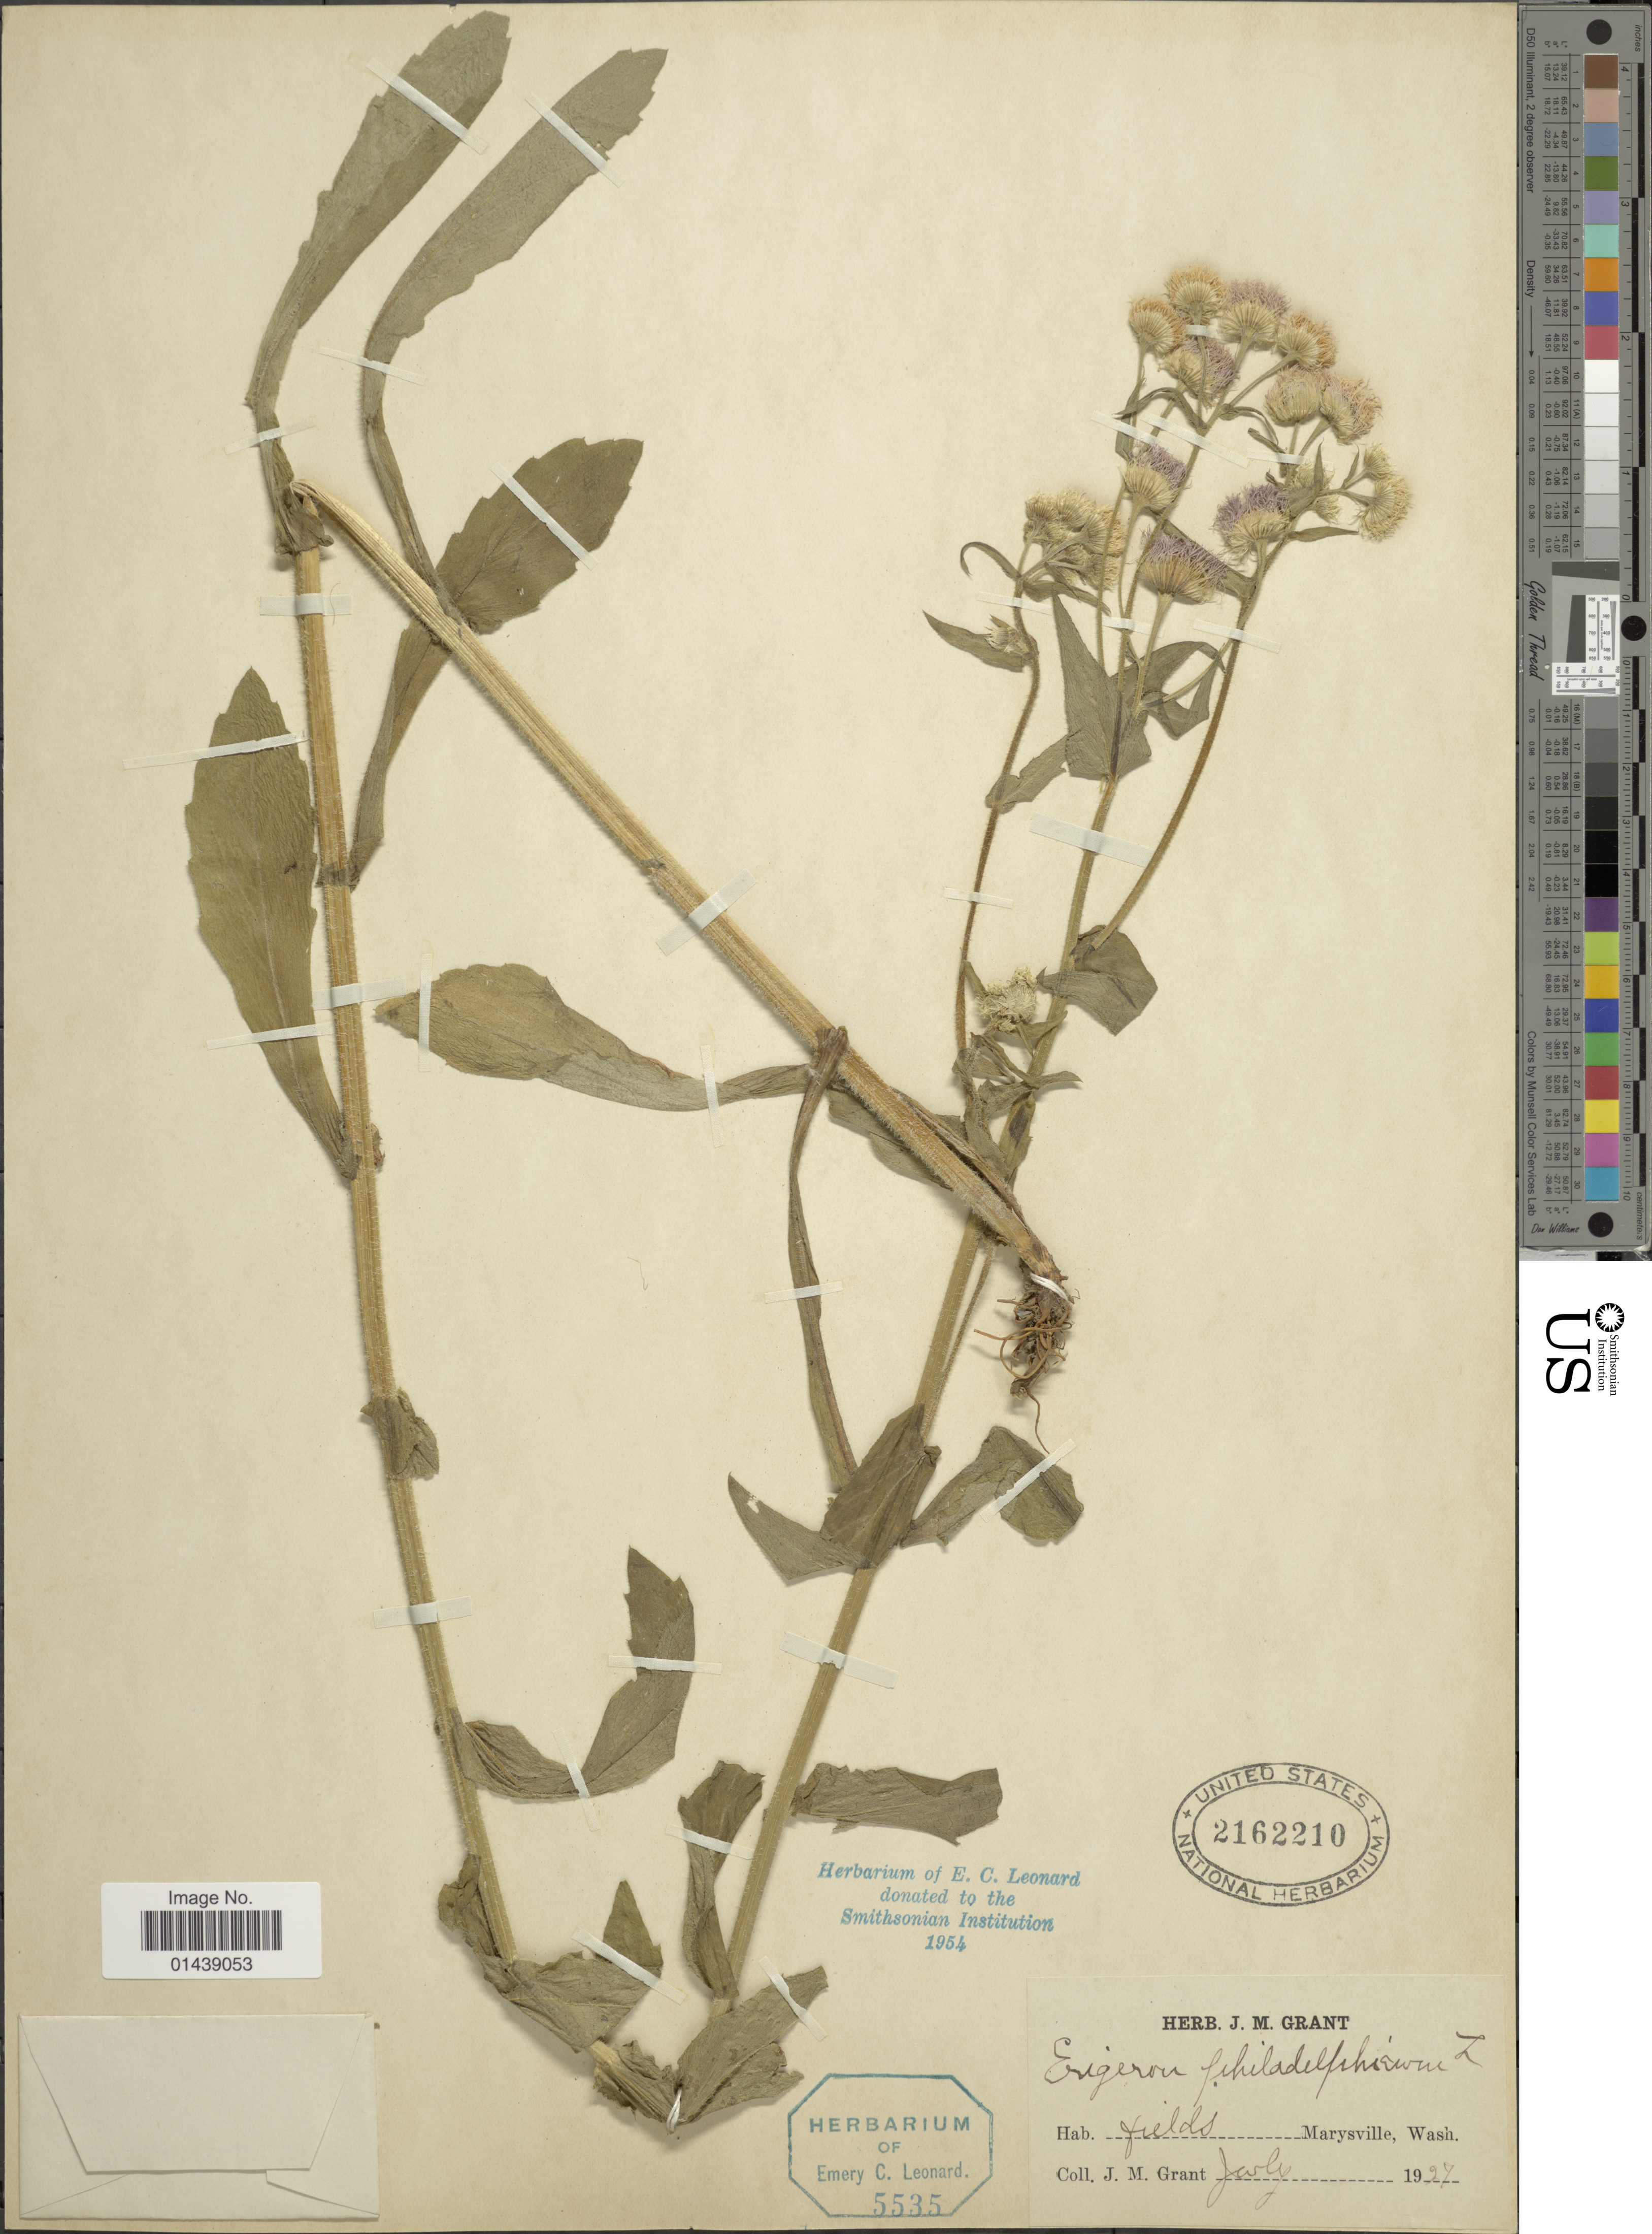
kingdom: Plantae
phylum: Tracheophyta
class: Magnoliopsida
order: Asterales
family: Asteraceae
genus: Erigeron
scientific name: Erigeron philadelphicus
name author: L.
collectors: J. M. Grant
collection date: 1924-07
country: United States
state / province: Washington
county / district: Snohomish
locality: Marysville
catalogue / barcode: US 2132210